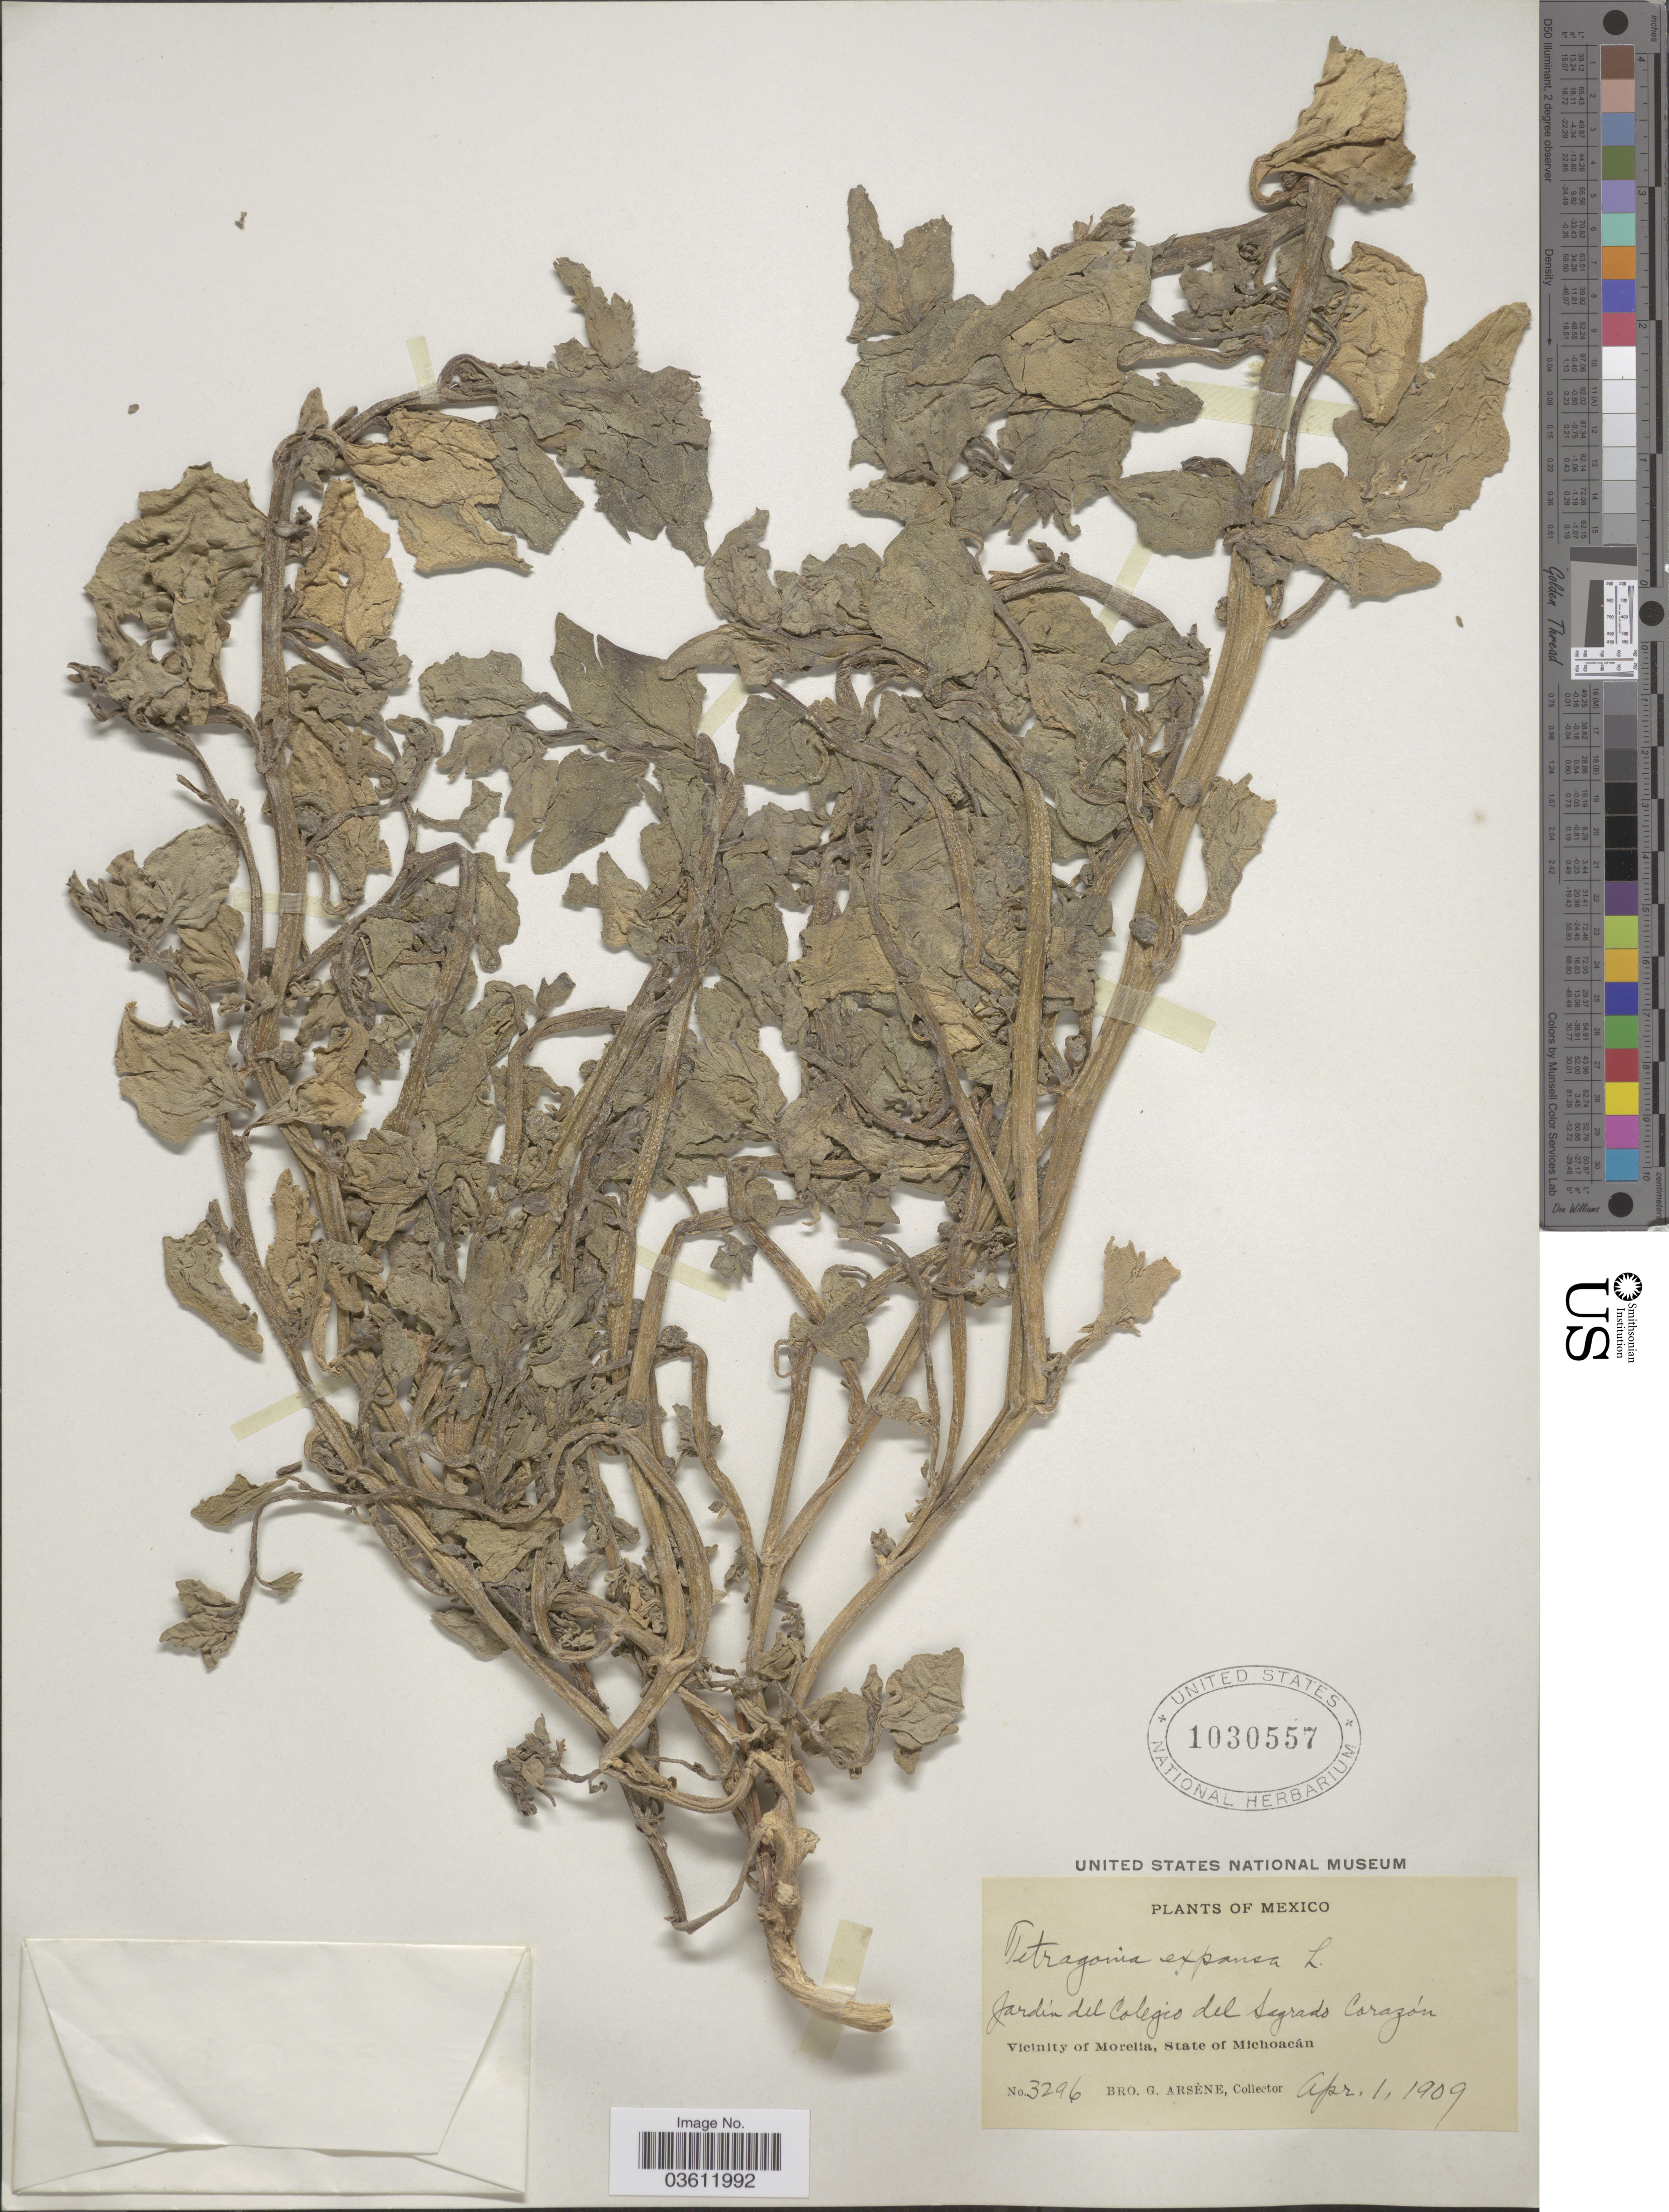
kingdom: Plantae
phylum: Tracheophyta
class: Magnoliopsida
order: Caryophyllales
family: Aizoaceae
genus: Tetragonia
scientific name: Tetragonia expansa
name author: Murr.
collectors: Bro. G. Arsène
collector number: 3296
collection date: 1909-04-01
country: Mexico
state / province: Michoacán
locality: Jardin del Colegio del Sagrado Corazón [Garden of the College of the Sacred Heart] -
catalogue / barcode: US 1030557